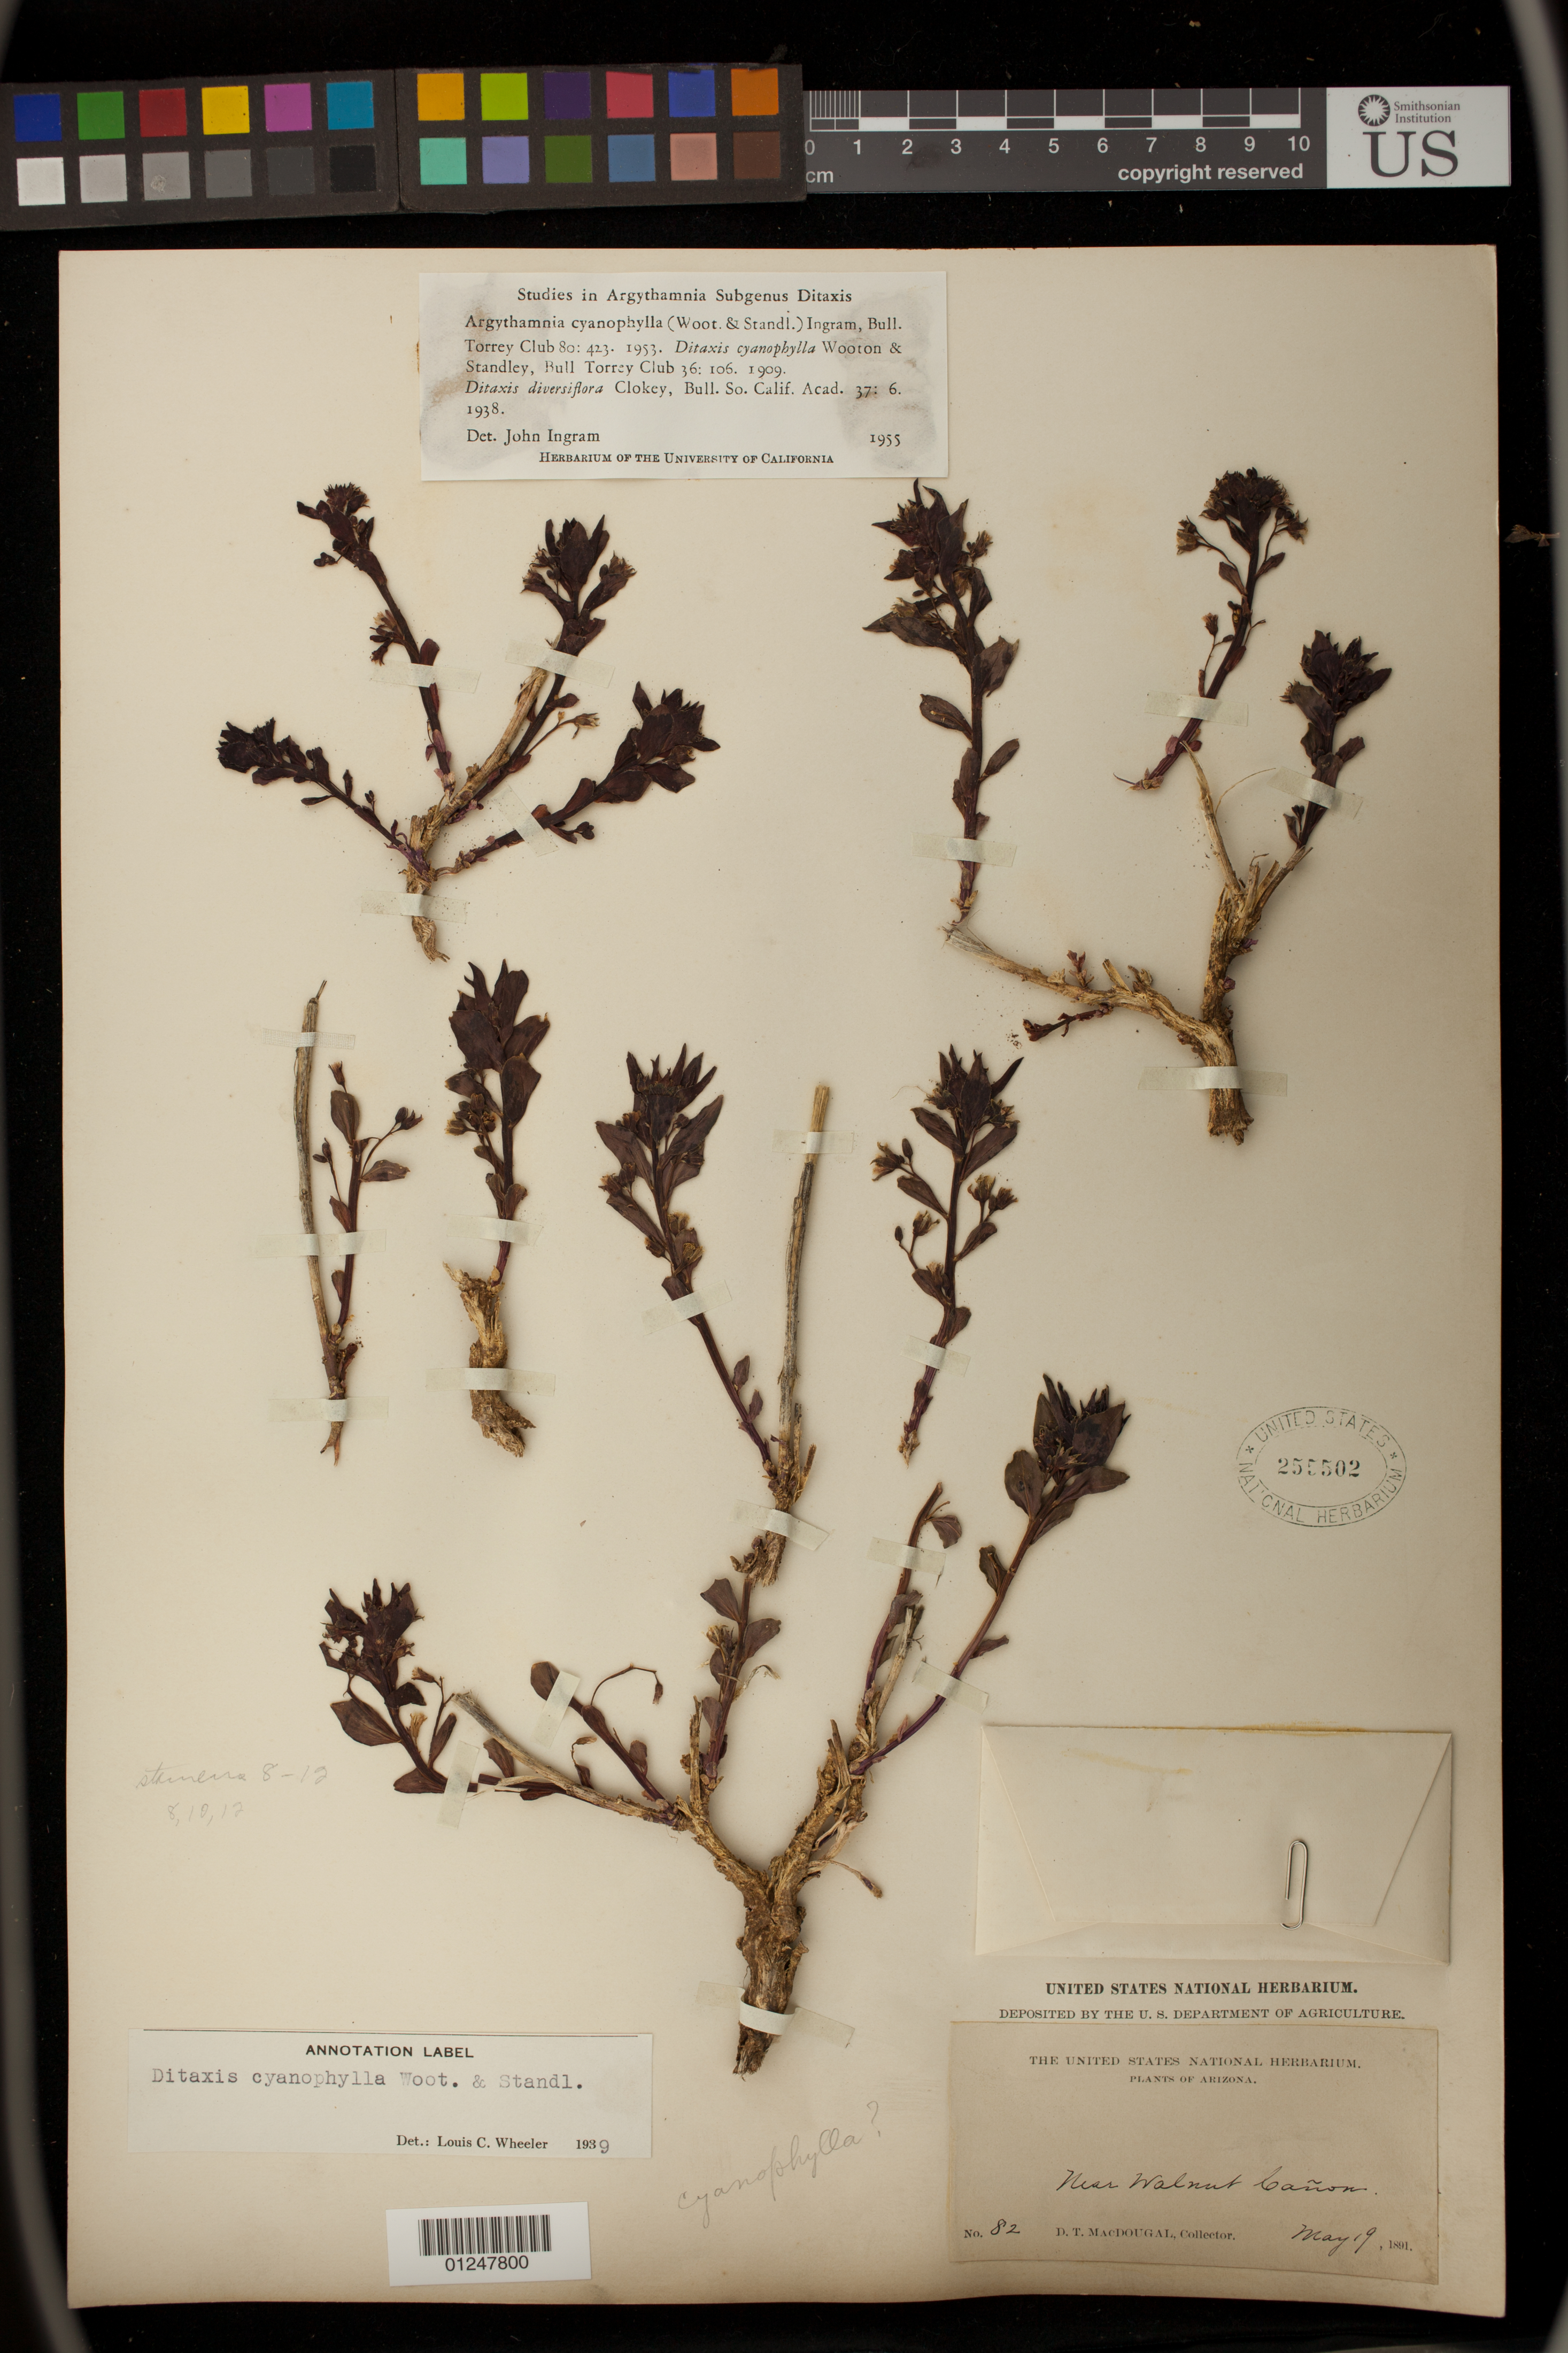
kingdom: Plantae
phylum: Tracheophyta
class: Magnoliopsida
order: Malpighiales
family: Euphorbiaceae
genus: Argythamnia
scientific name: Argythamnia cyanophylla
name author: (Wooton & Standl.) J.W. Ingram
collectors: D. T. MacDougal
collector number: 82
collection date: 1891-05-19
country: United States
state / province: Arizona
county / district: Navajo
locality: Near Walnut Canon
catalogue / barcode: US 255502